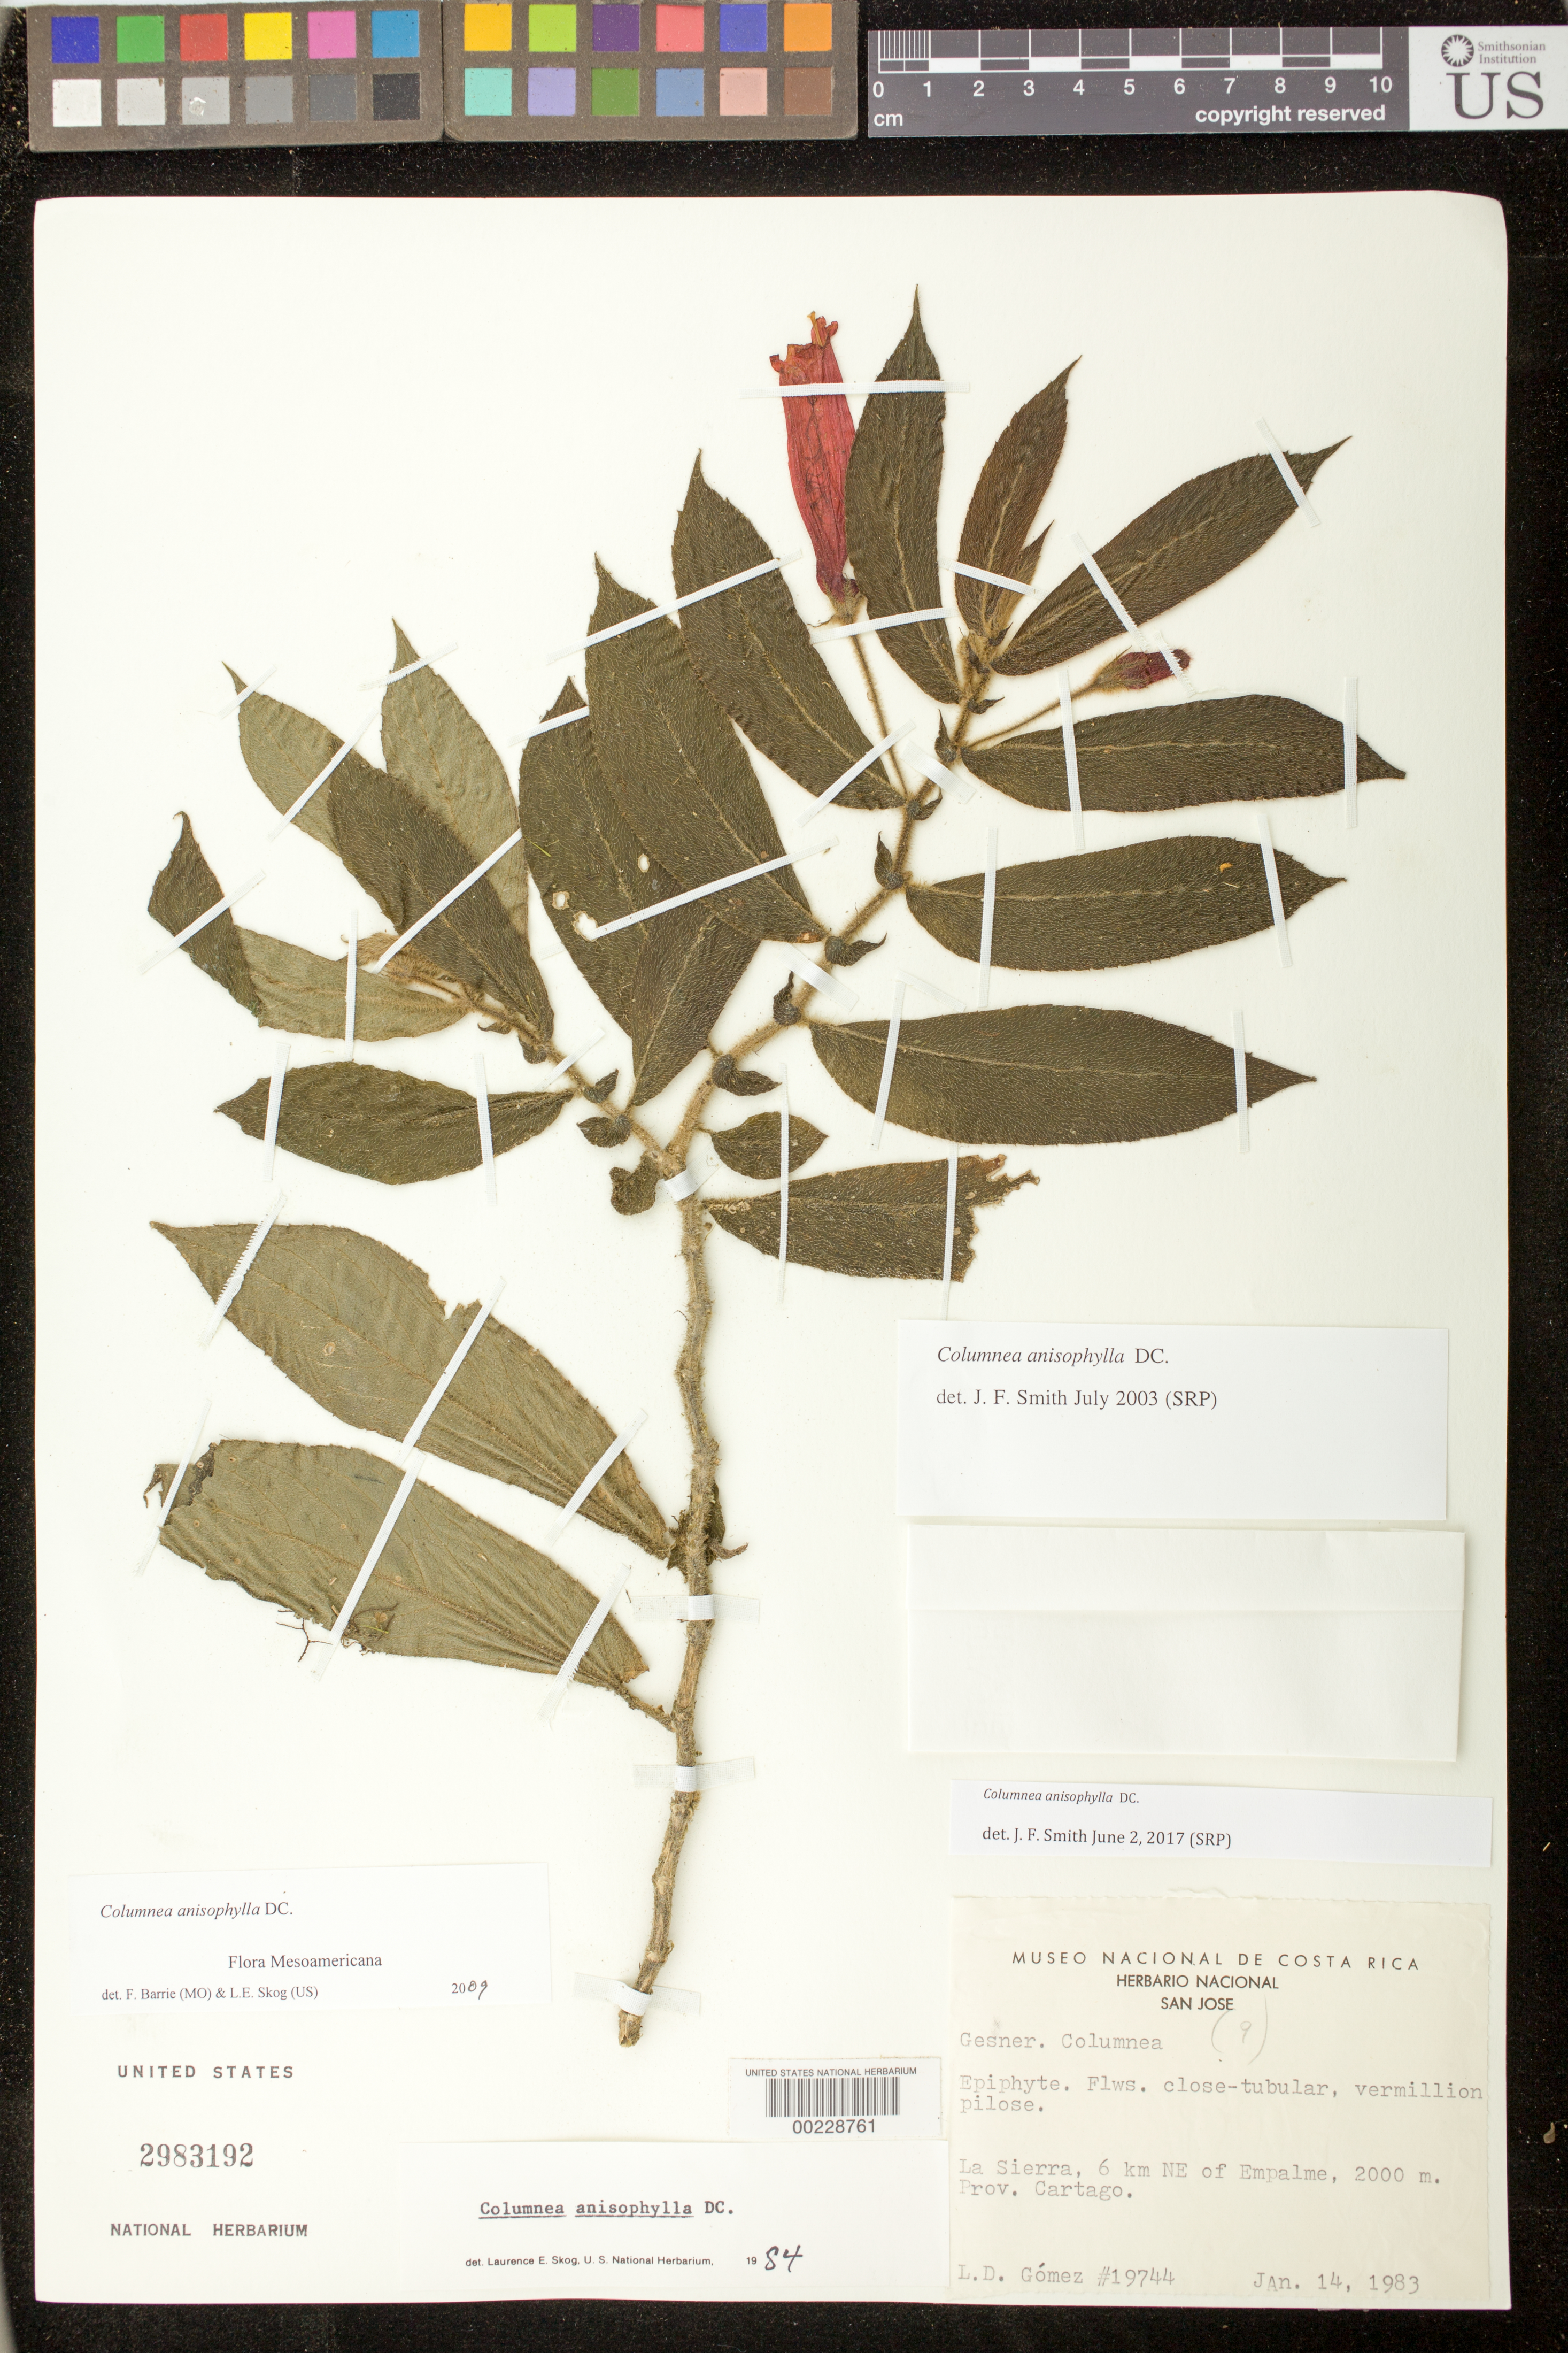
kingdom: Plantae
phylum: Tracheophyta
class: Magnoliopsida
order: Lamiales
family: Gesneriaceae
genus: Columnea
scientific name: Columnea anisophylla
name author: DC.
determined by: Smith, J. F.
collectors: L. D. Gómez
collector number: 19744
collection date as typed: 14 Jan 1983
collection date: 1983-01-14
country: Costa Rica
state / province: Cartago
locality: La Sierra, 6 km NE of Empalme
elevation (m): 2000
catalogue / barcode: US 2983192